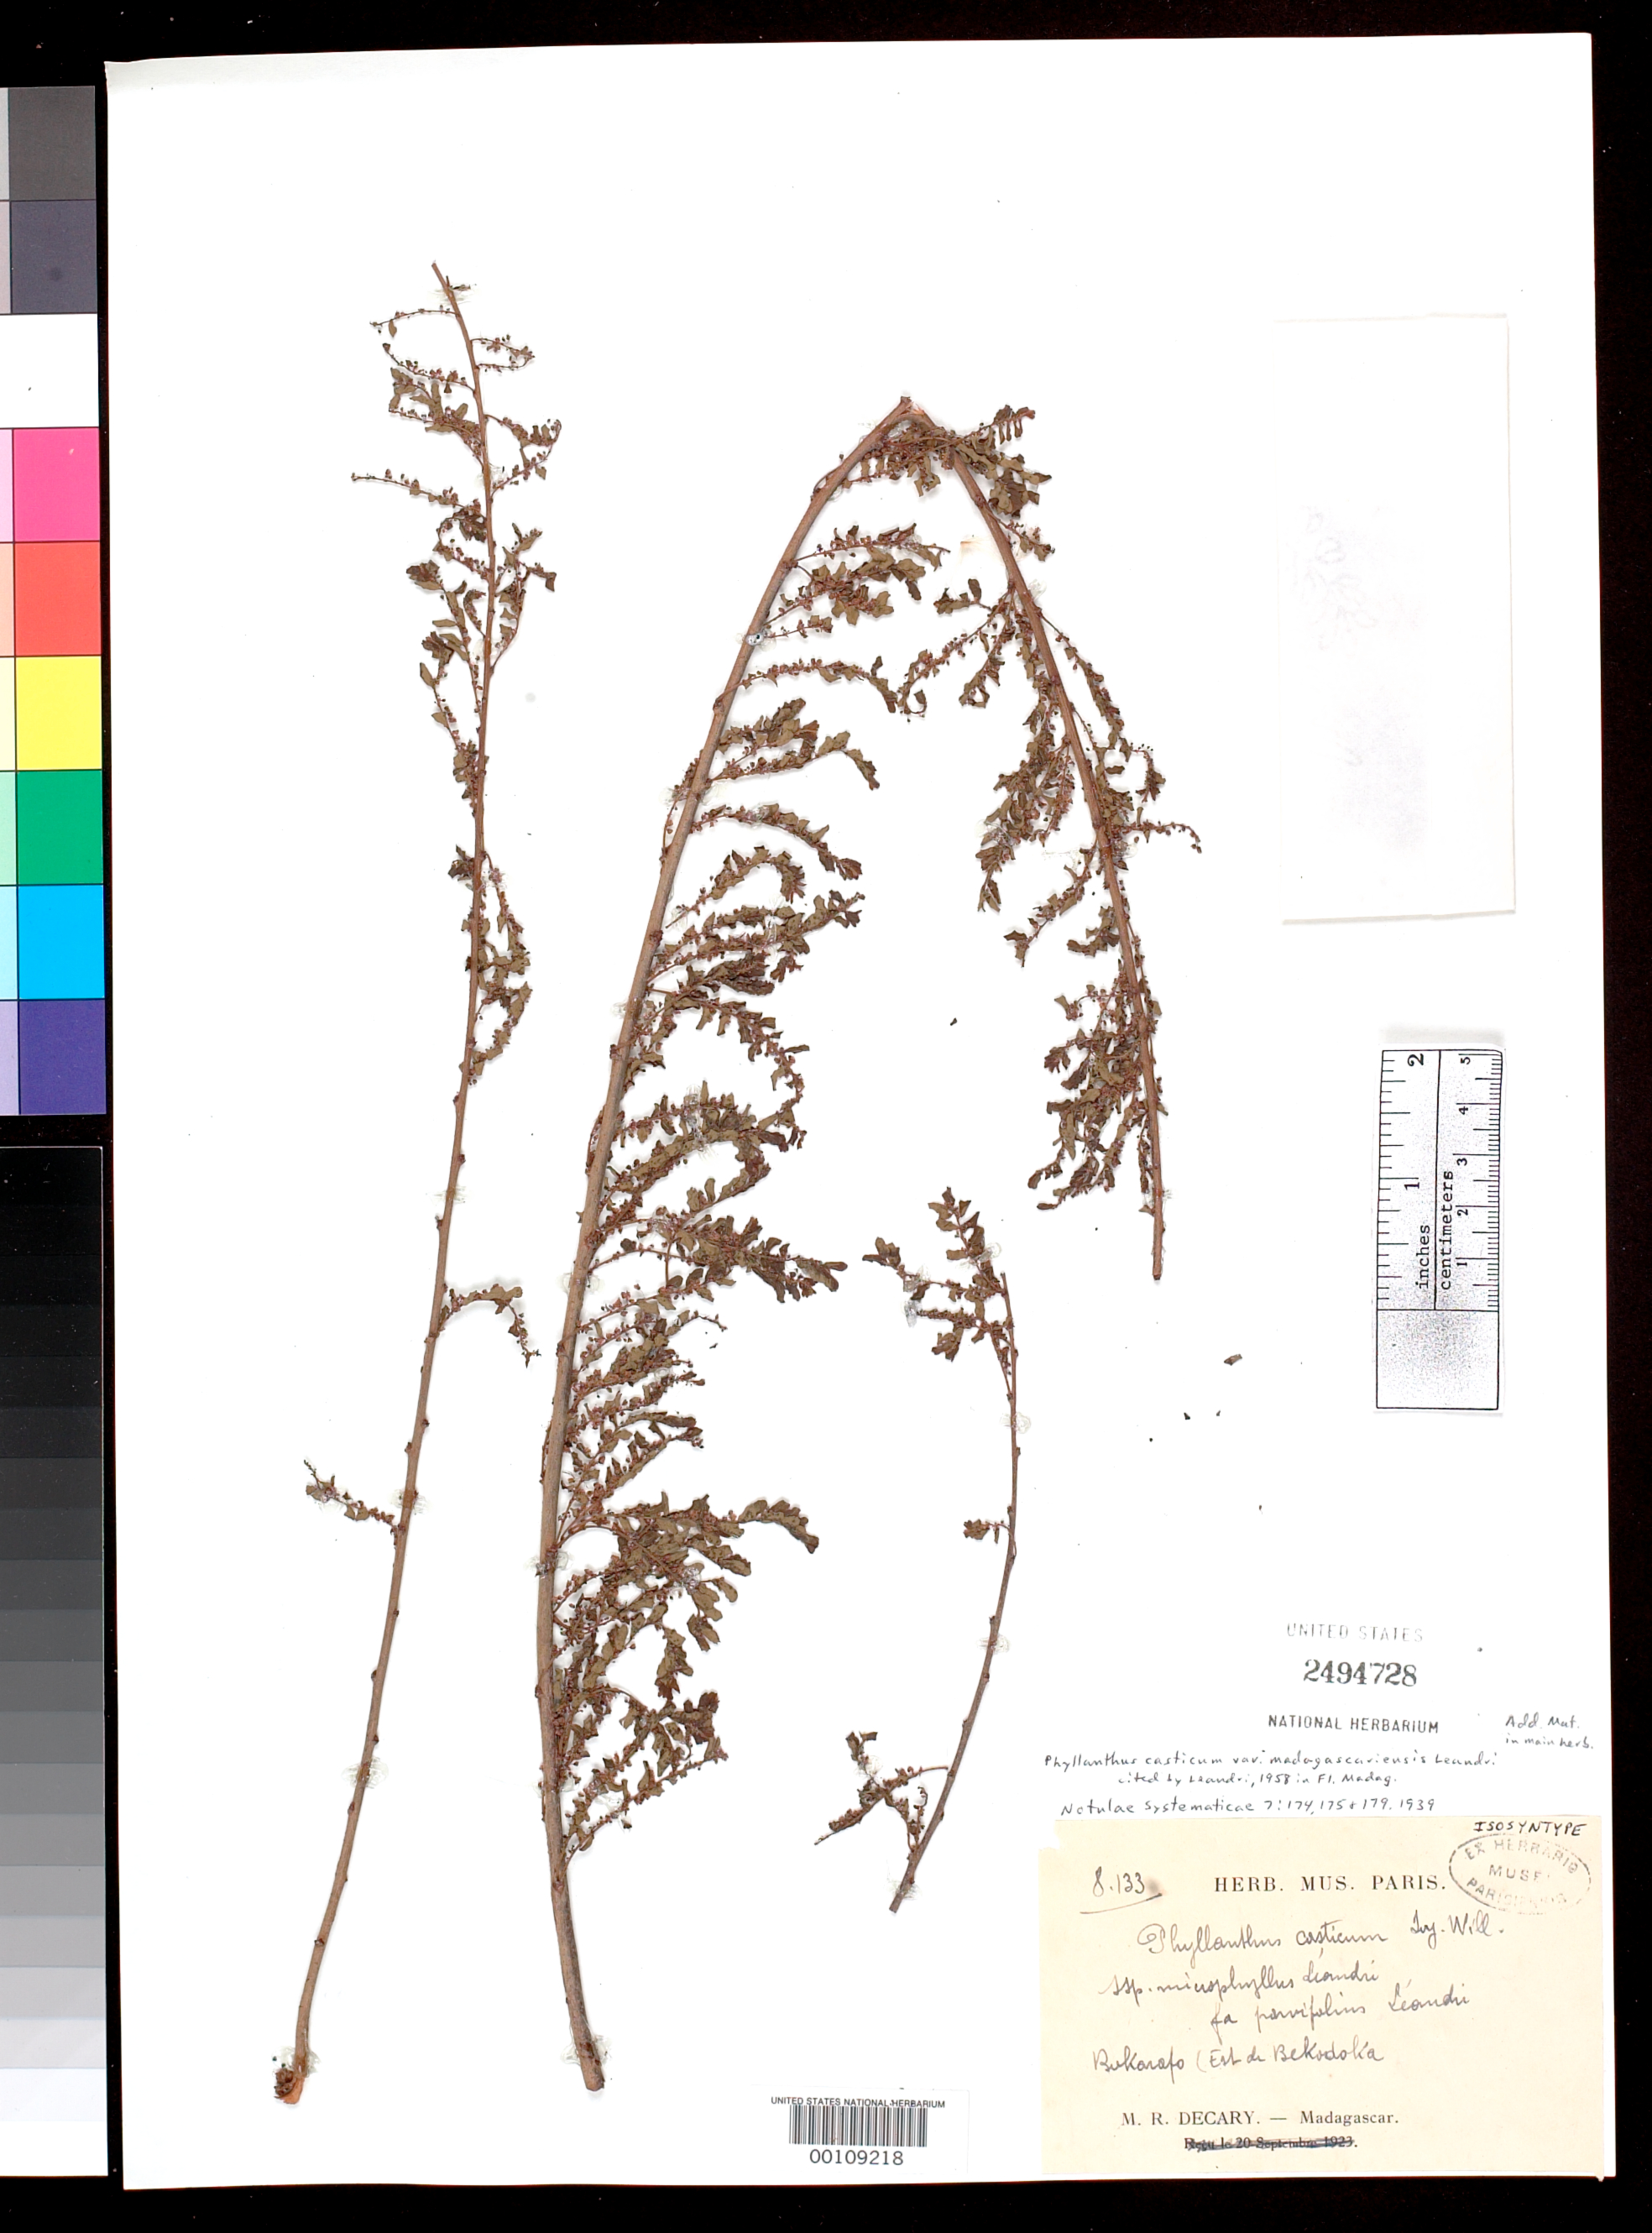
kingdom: Plantae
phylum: Tracheophyta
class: Magnoliopsida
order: Malpighiales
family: Phyllanthaceae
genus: Phyllanthus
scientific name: Phyllanthus casticum var. madagascariensis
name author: Leandri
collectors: R. Decary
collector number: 8133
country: Madagascar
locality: Madagascar.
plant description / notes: Annotated as "isosyntype" by (S.F. Smith script); "fa. parvifolius Leandri" is either a nom. inval. (published without Latin diagn. or descr.) or more likely an application of f. parvifolius Müll. Arg. In either case, this specimen is not type material.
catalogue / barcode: US 2494728